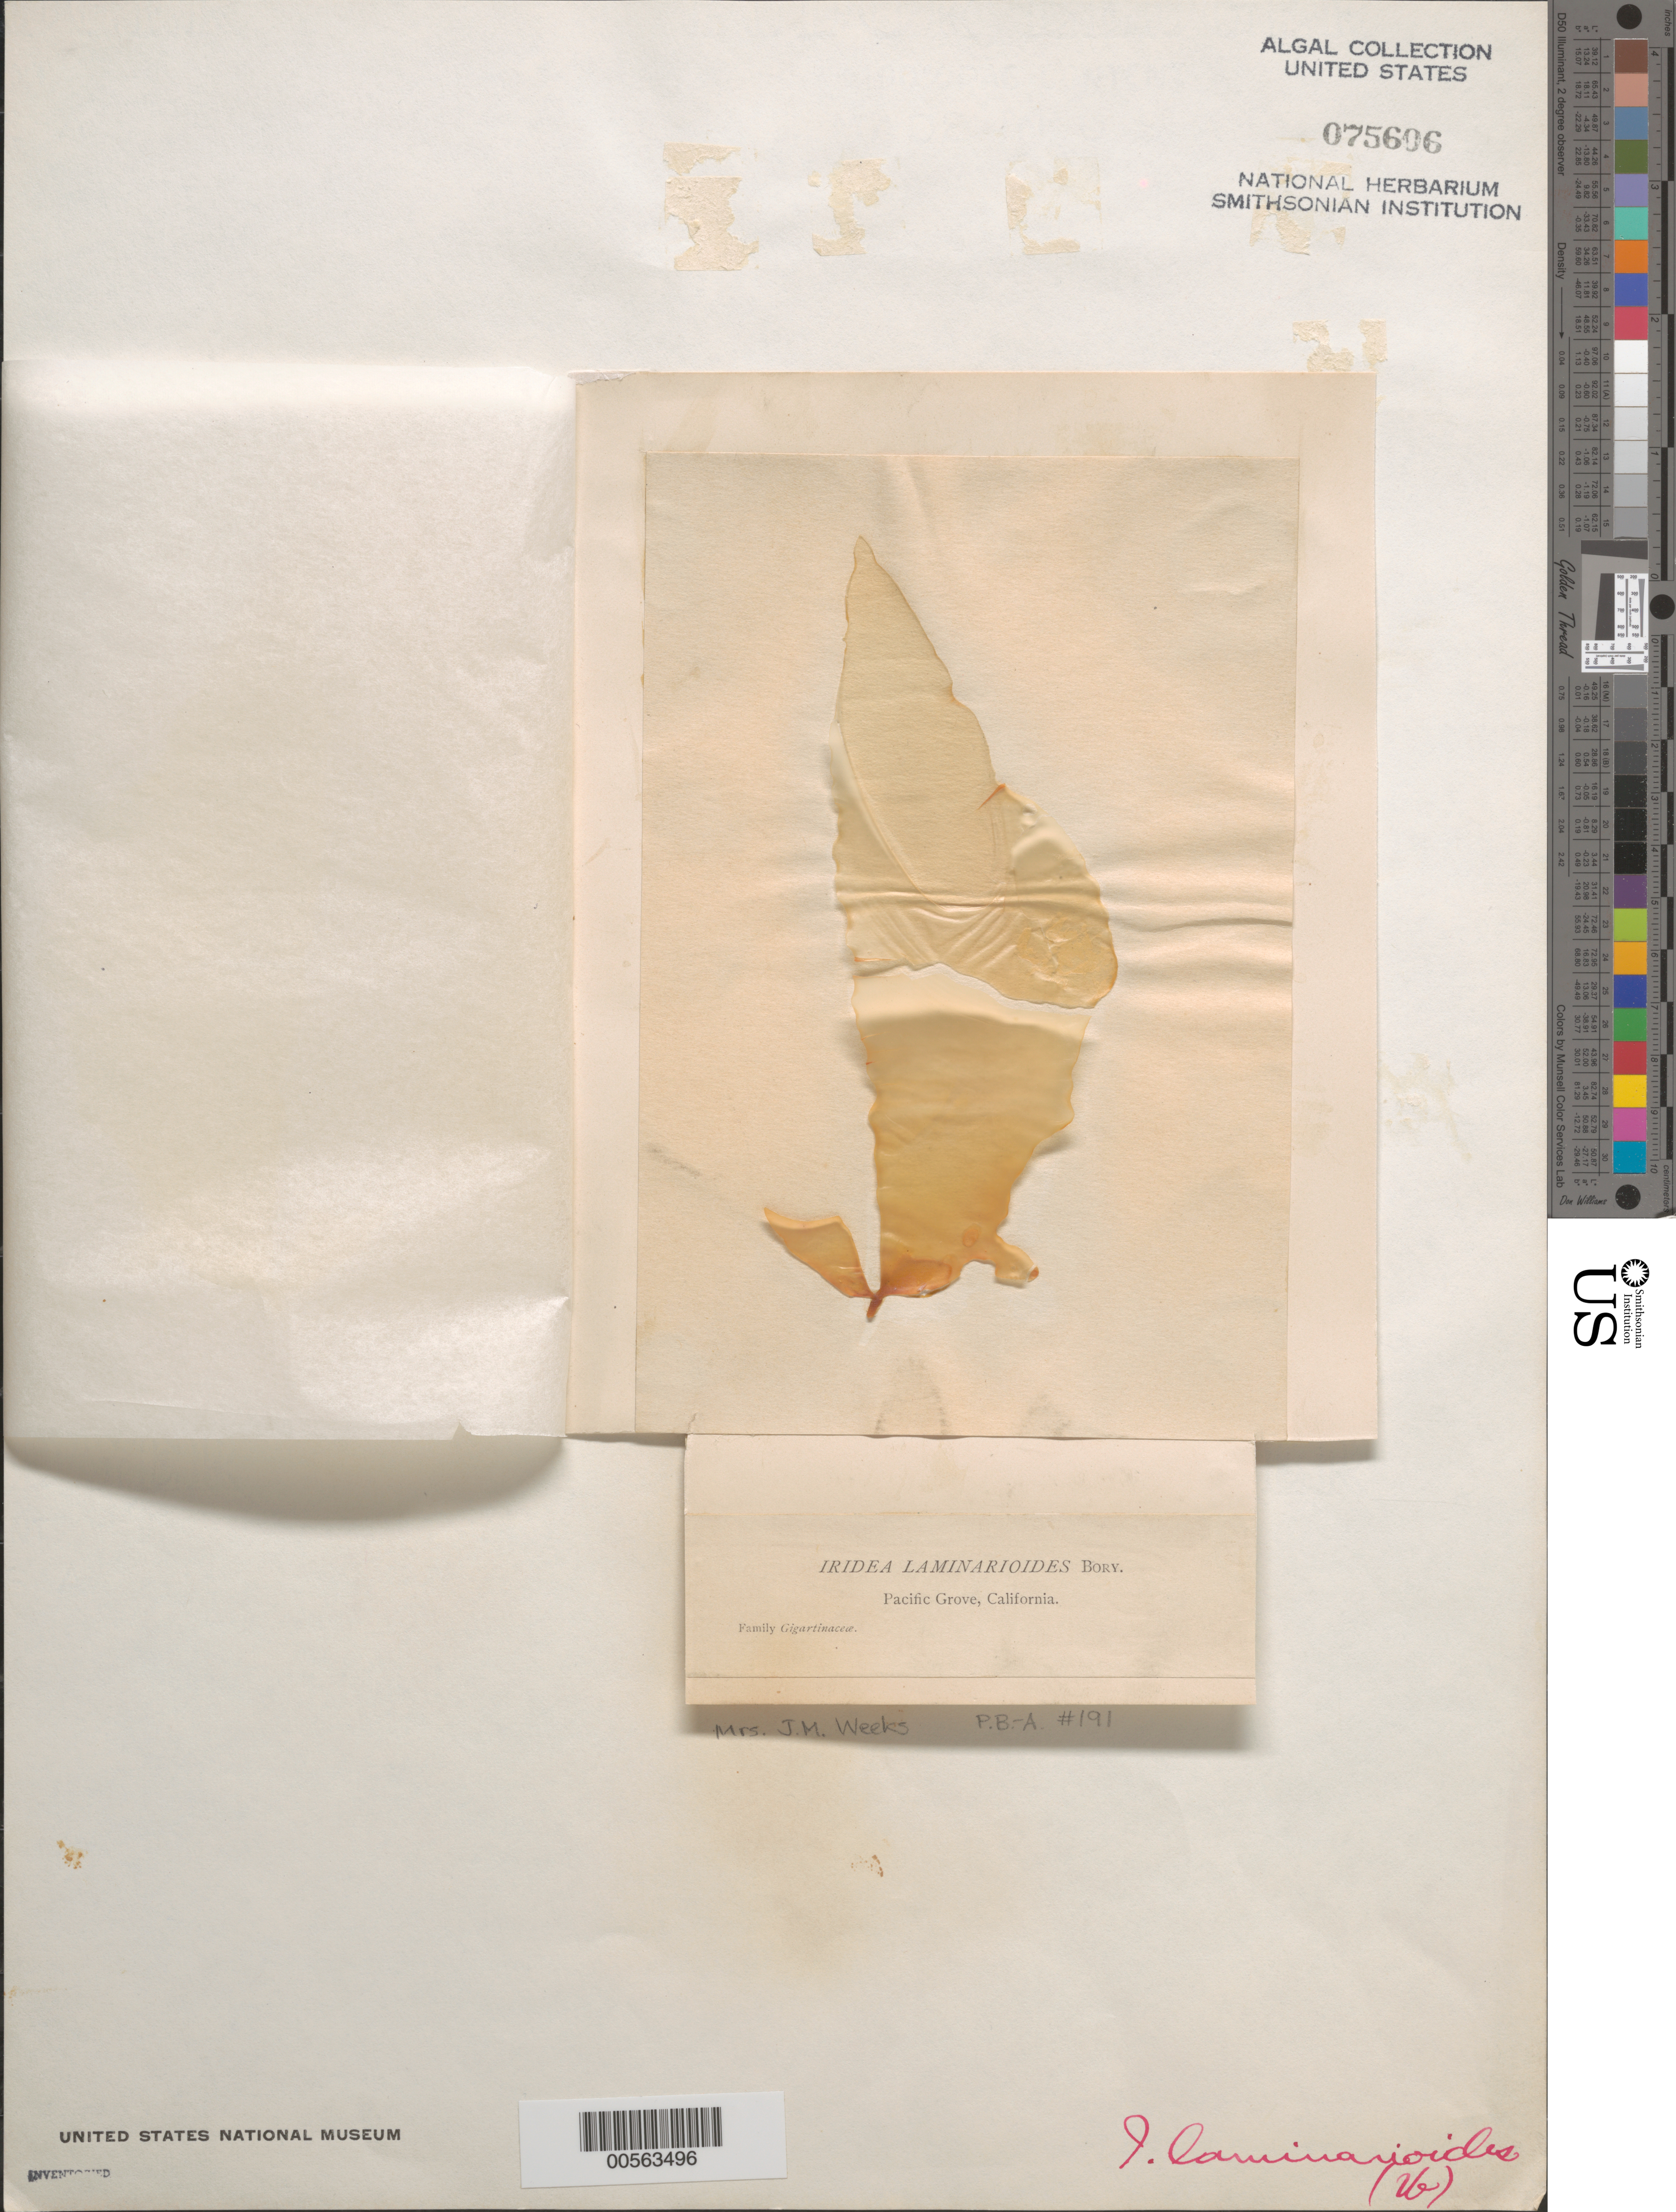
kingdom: Plantae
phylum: Rhodophyta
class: Florideophyceae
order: Gigartinales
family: Gigartinaceae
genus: Mazzaella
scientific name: Mazzaella laminarioides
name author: (Bory) Fredericq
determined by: Algae name updating Project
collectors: Mrs. J. Weeks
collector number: PB-A 91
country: United States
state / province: California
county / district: Monterey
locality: Pacific Grove, Monterey Bay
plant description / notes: Collins, Holden & Setchell, Phycotheca Boreali-Americana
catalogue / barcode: US 75606